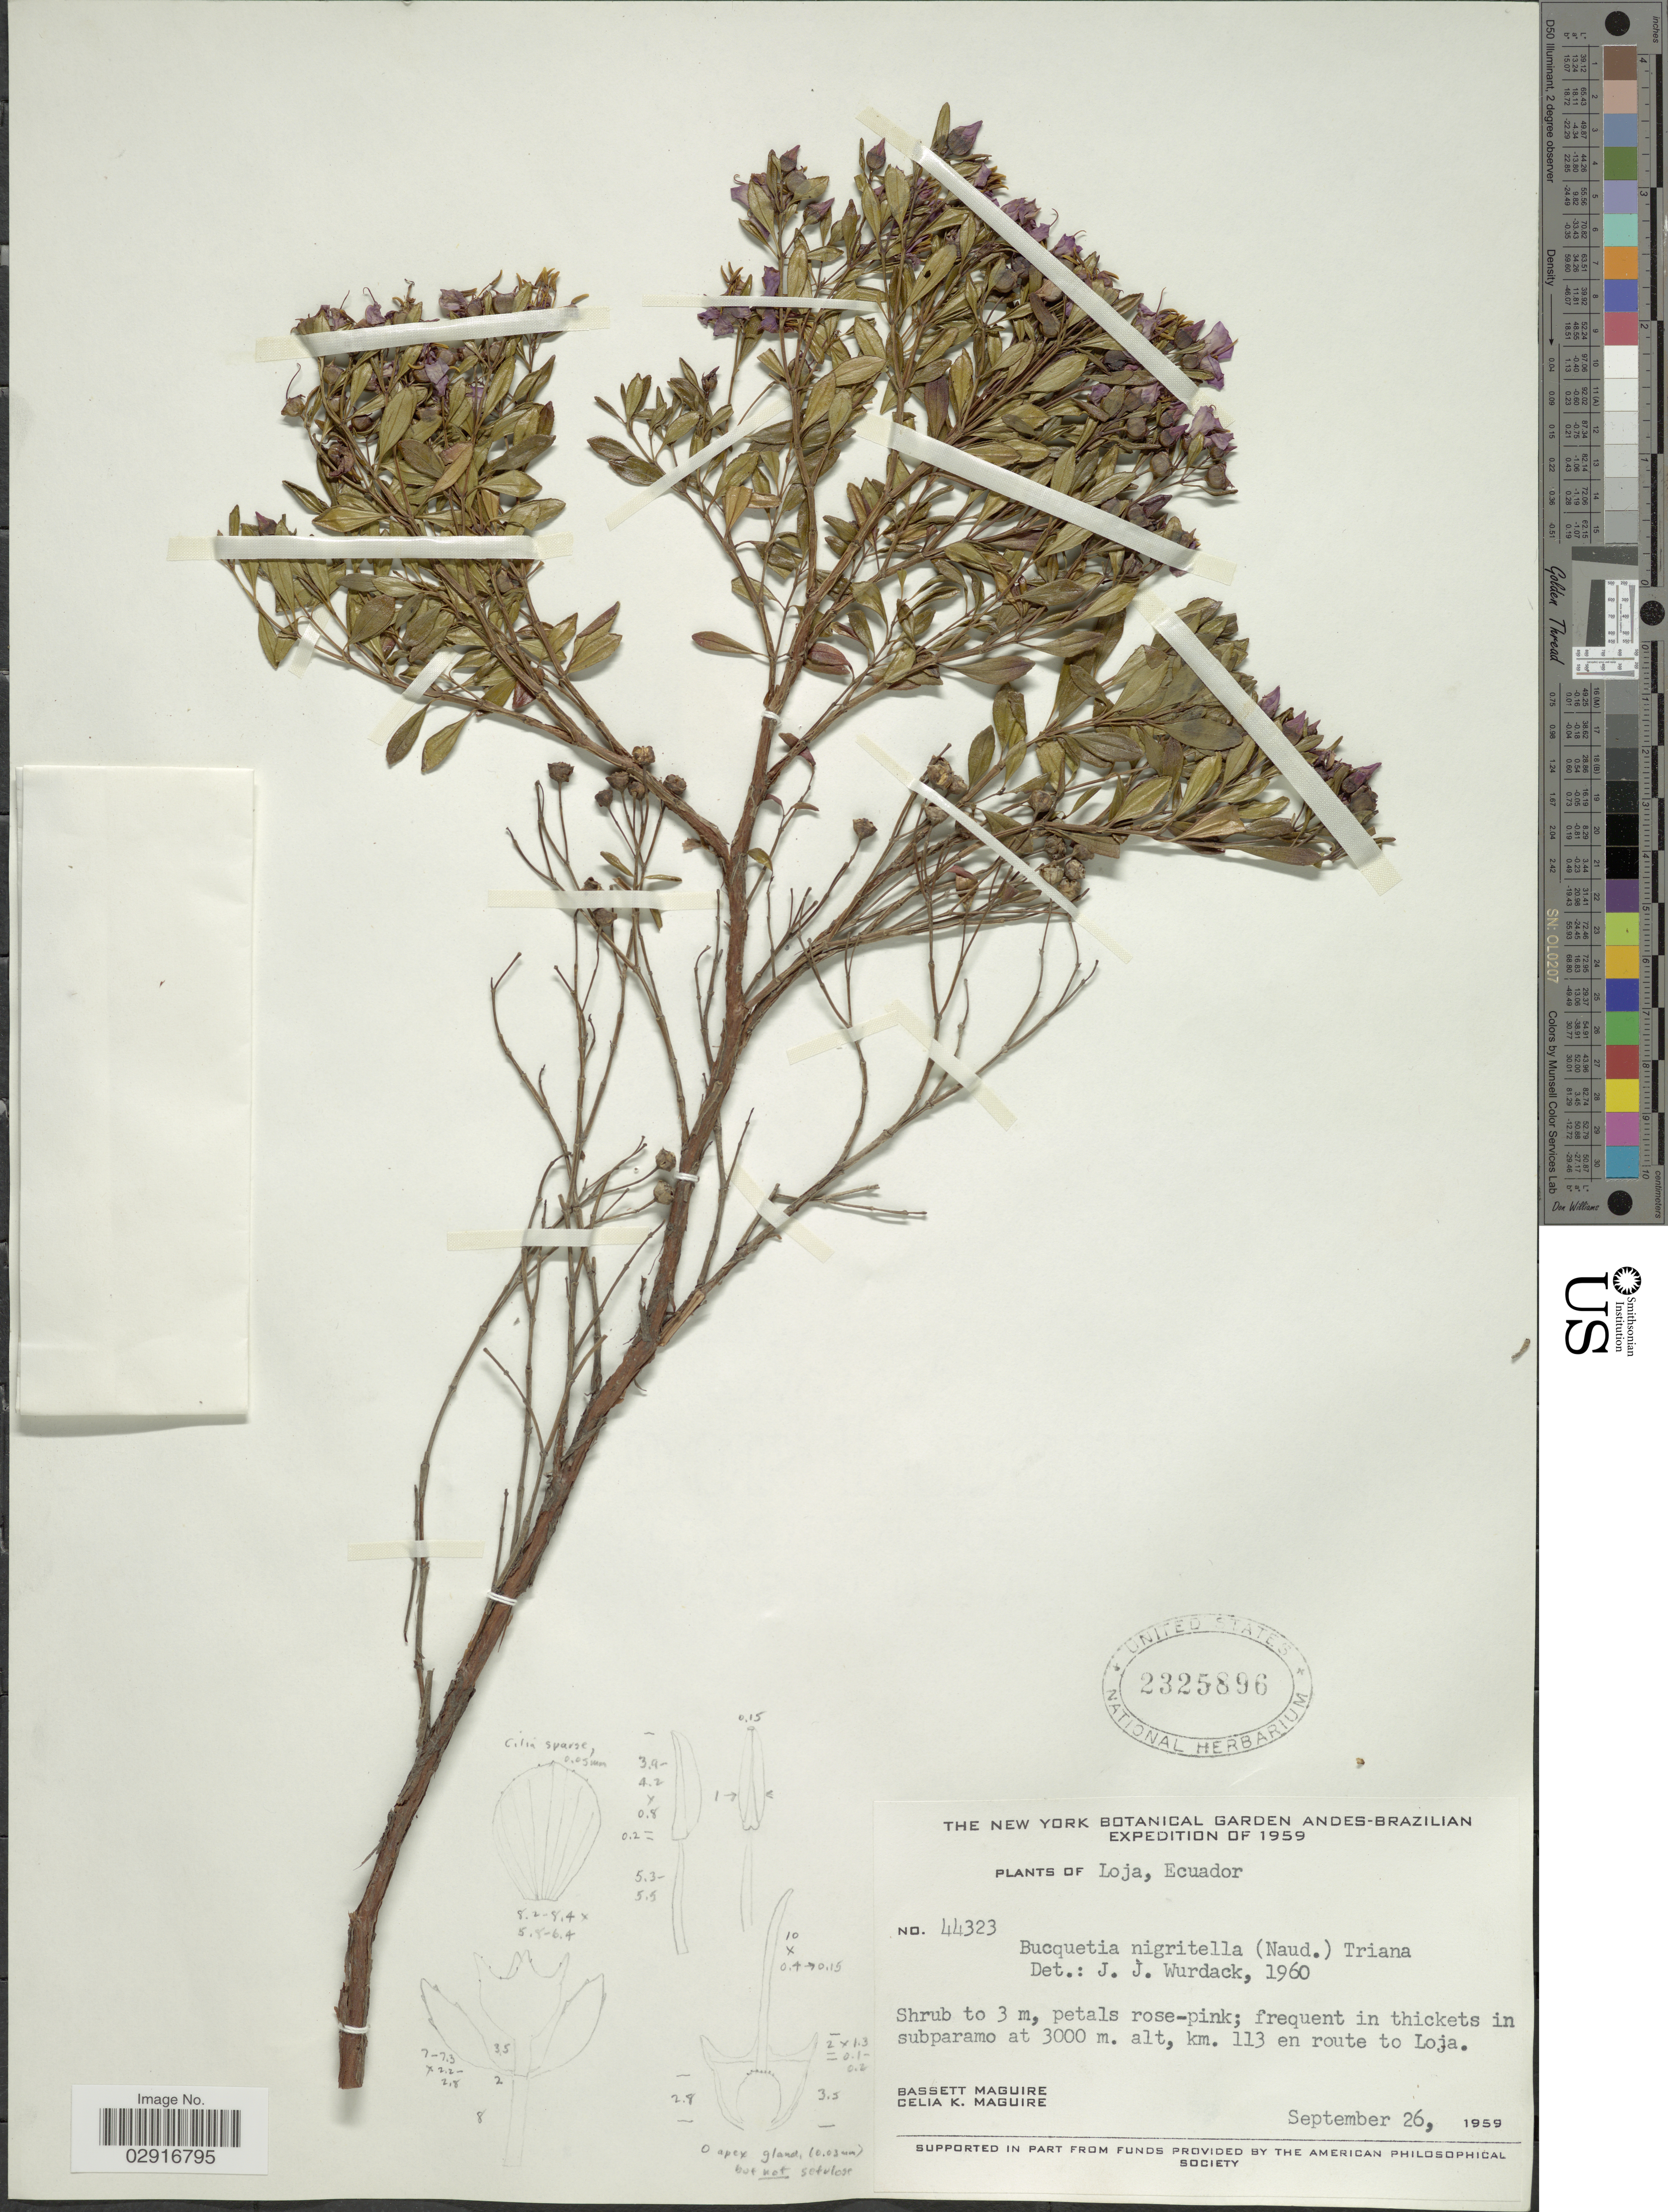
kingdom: Plantae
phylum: Tracheophyta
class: Magnoliopsida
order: Myrtales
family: Melastomataceae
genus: Bucquetia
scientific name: Bucquetia nigritella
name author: (Naudin) Triana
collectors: B. Maguire & C. K. Maguire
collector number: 44323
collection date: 1959-09-26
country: Ecuador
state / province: Loja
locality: Andes. Km. 113 en route to Loja.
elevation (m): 3000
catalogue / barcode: US 2325896